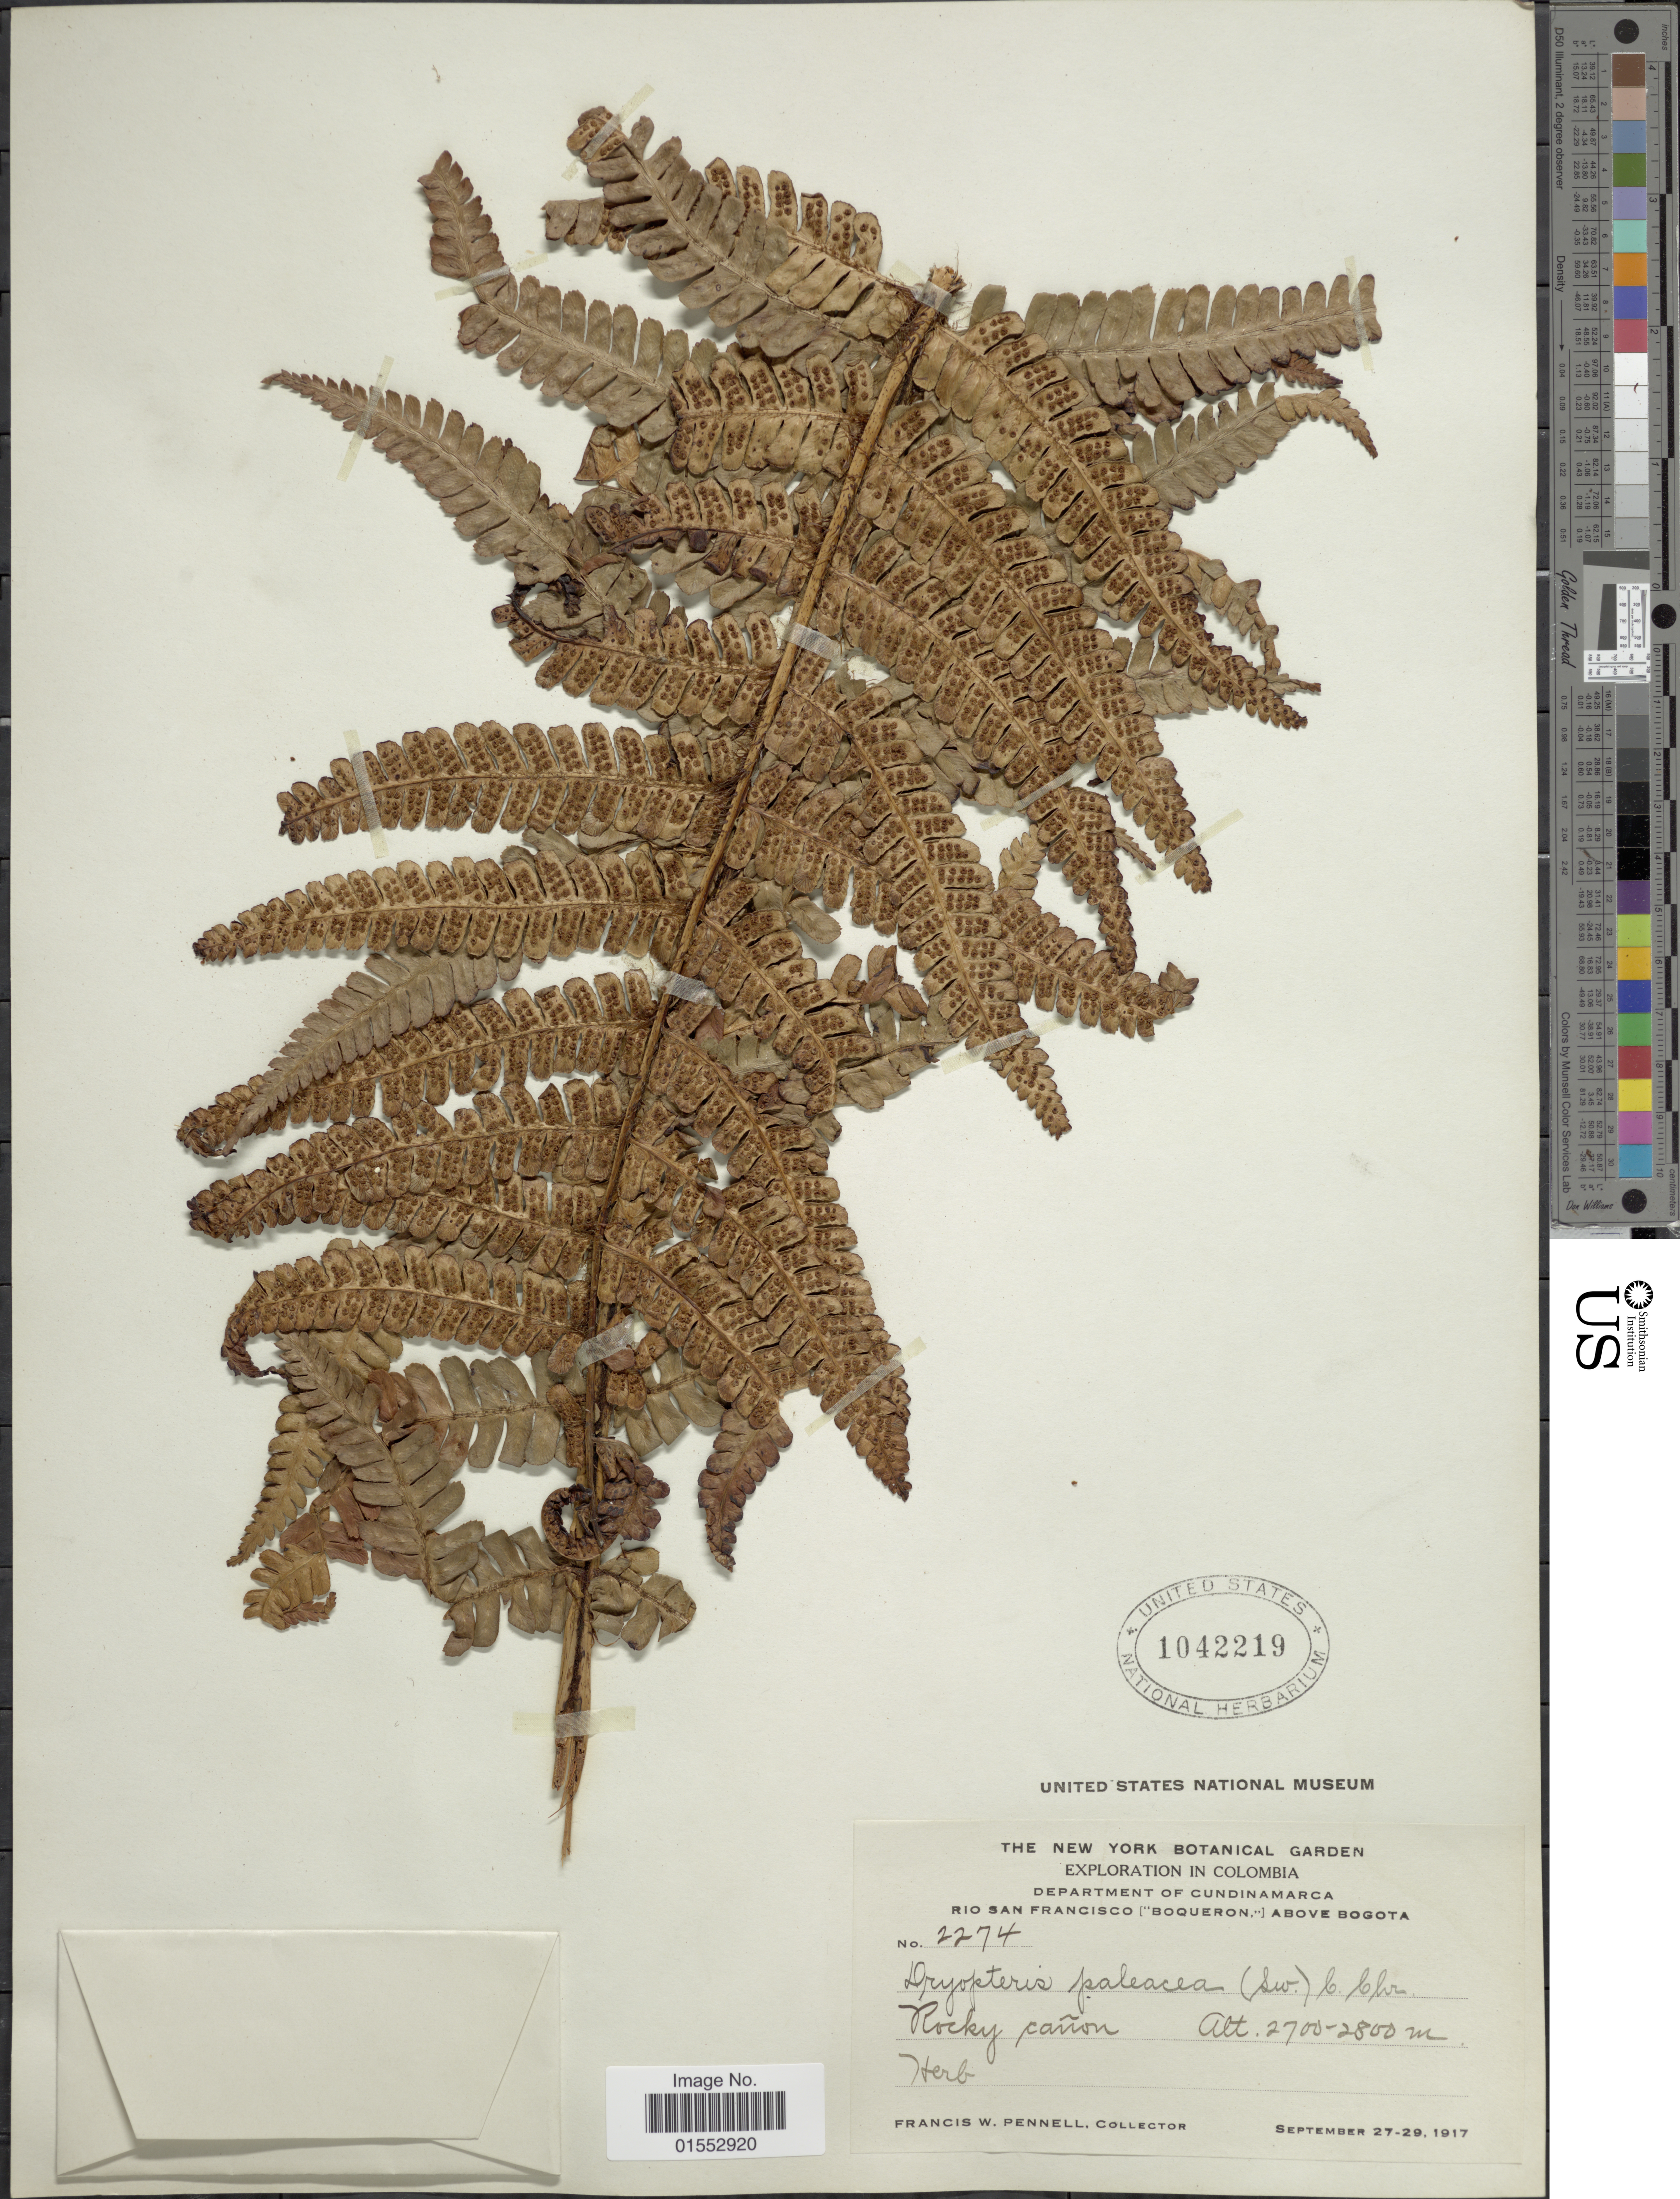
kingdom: Plantae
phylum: Tracheophyta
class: Polypodiopsida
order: Polypodiales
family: Dryopteridaceae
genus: Dryopteris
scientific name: Dryopteris wallichiana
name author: (Spreng.) Hyl.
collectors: F. W. Pennell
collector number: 2274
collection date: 1917-09-27/1917-09-29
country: Colombia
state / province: Cundinamarca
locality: Department of Cundinamarca. Rio San Francisco (Boqueron) above Bohgota. Rocky canon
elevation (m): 2700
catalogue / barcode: US 1042219